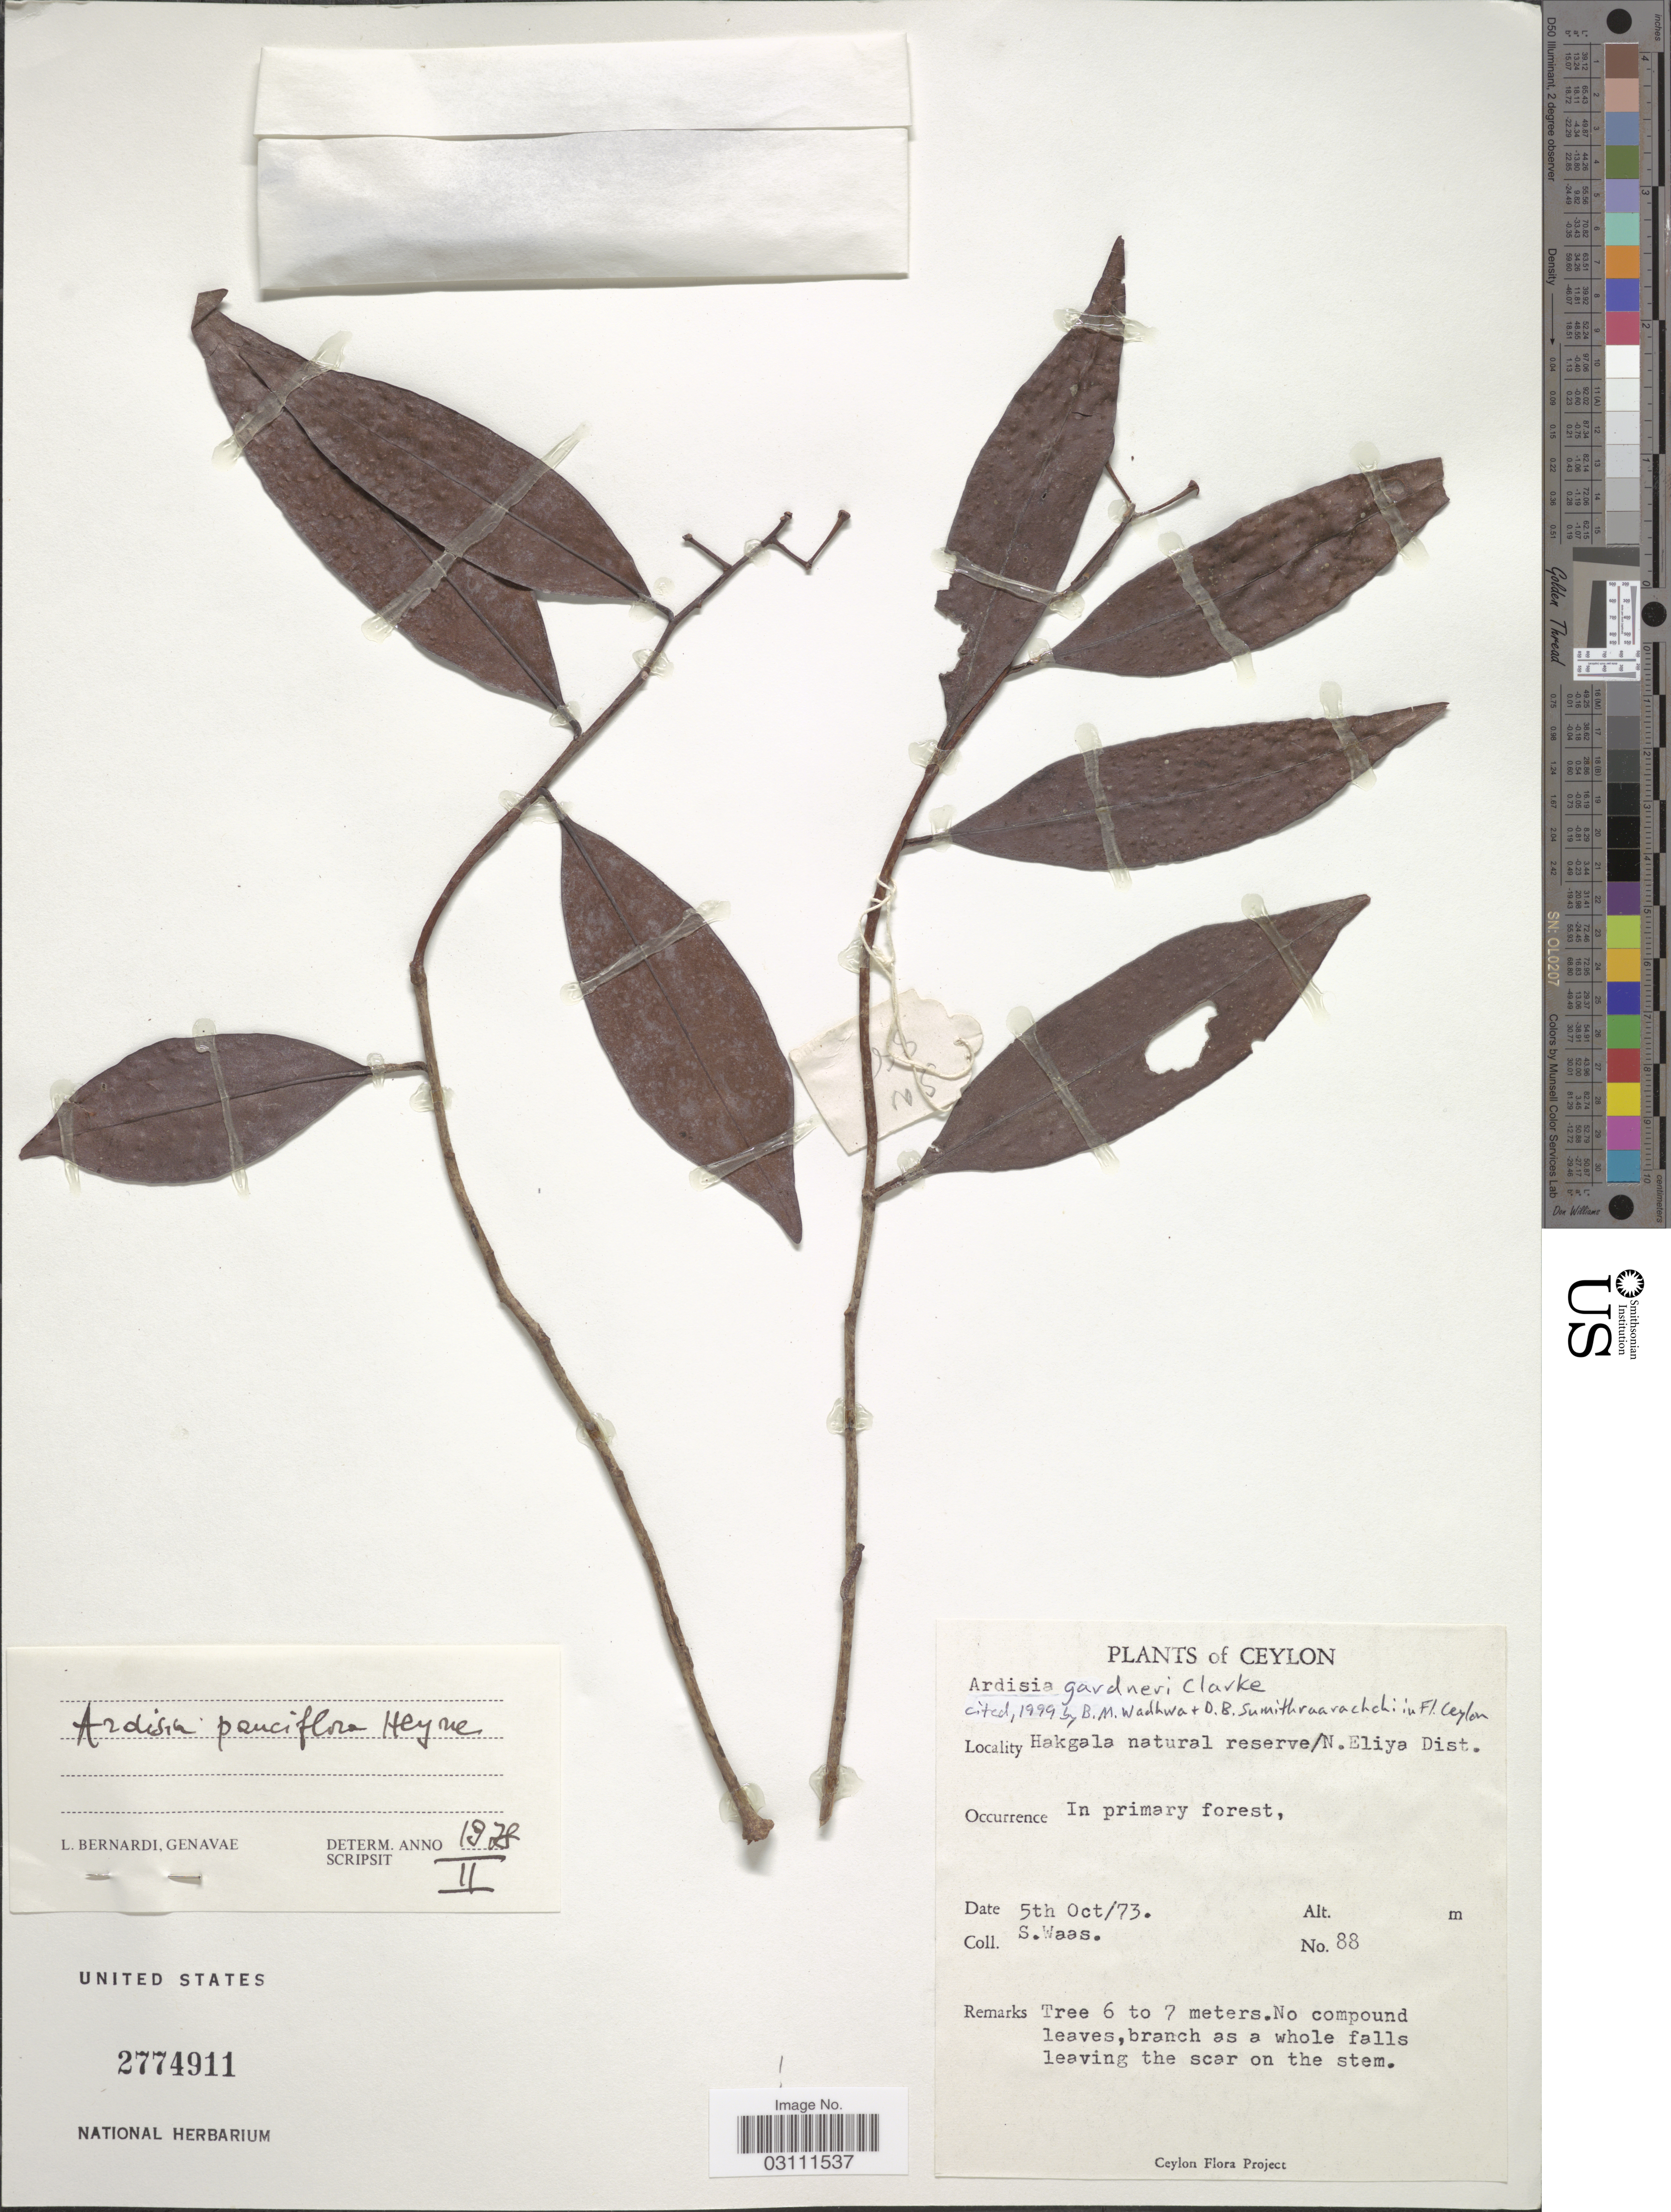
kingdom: Plantae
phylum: Tracheophyta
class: Magnoliopsida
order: Ericales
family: Primulaceae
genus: Ardisia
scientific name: Ardisia gardneri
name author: C.B. Clarke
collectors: S. Waas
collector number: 88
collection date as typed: Transcribed d/m/y: 5/10/73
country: Sri Lanka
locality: Ceylon, Hakgala natural reserve/ N. Eliya Dist.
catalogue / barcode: US 2774911